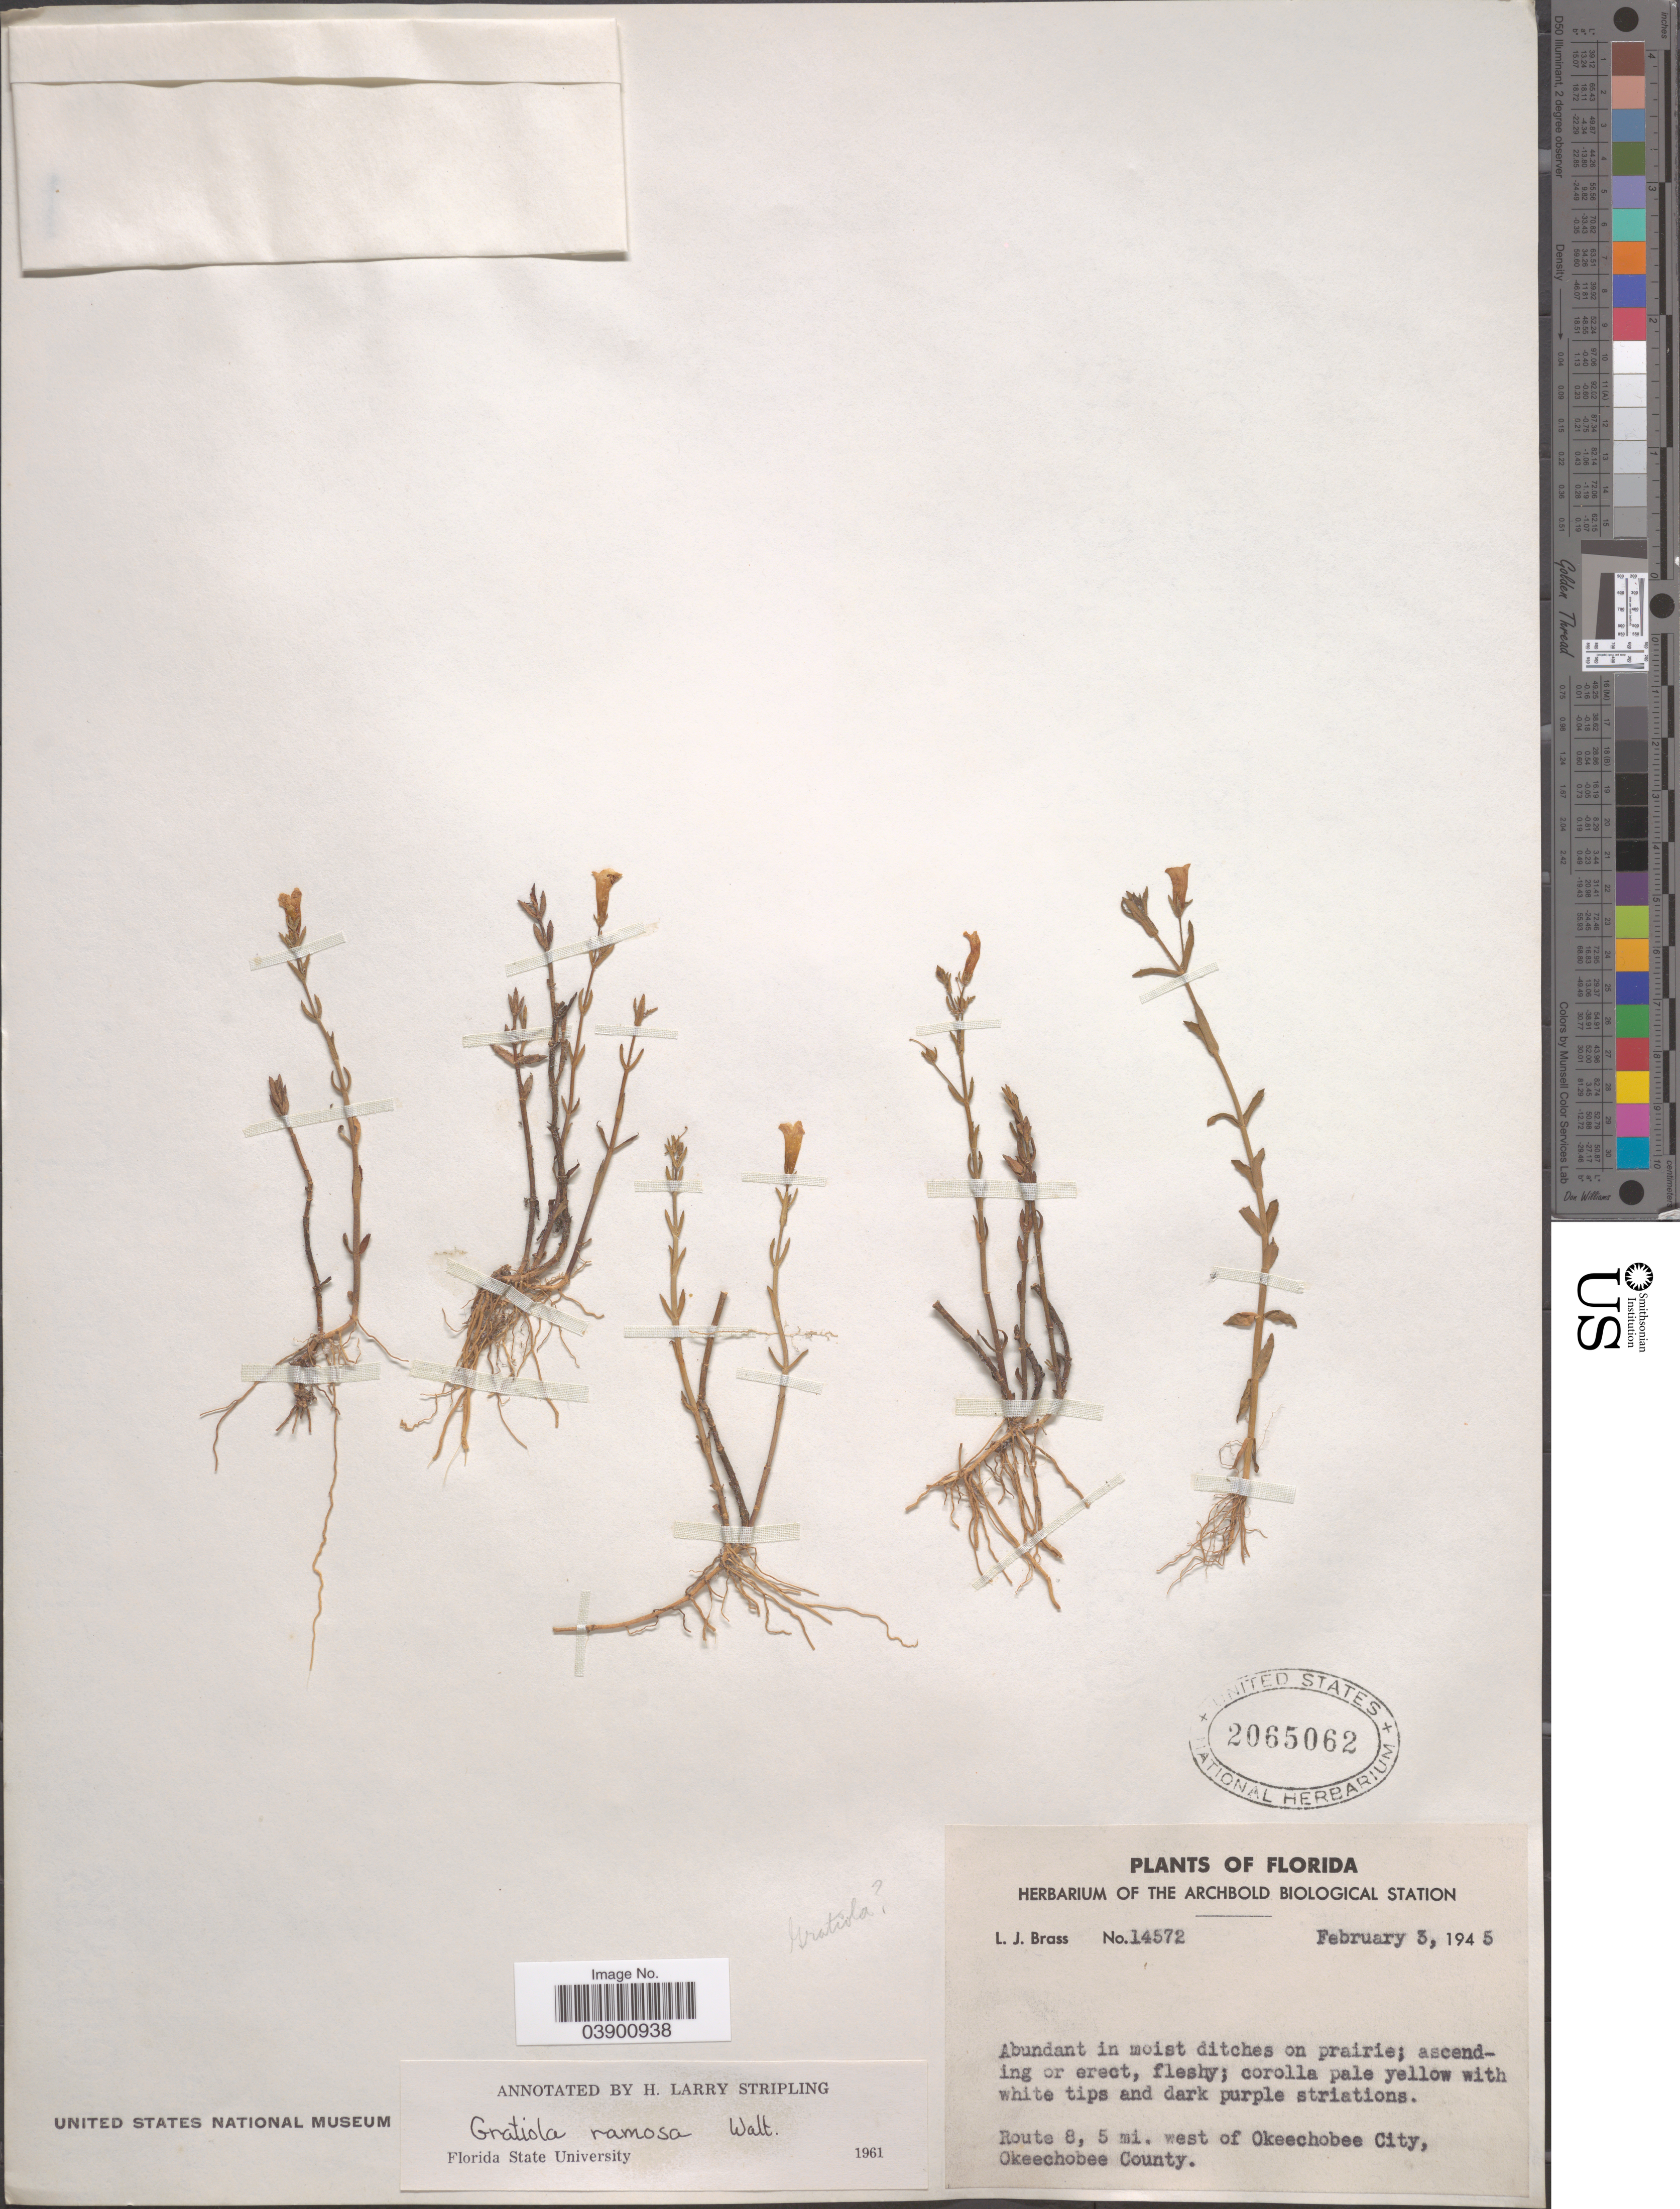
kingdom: Plantae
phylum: Tracheophyta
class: Magnoliopsida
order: Lamiales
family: Plantaginaceae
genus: Gratiola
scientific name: Gratiola ramosa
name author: Walter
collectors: L. J. Brass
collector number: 14572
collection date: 1945-02-03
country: United States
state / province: Florida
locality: Route 8, 5 mi. west of Okeechobee City, Okeechobee County.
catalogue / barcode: US 2065062